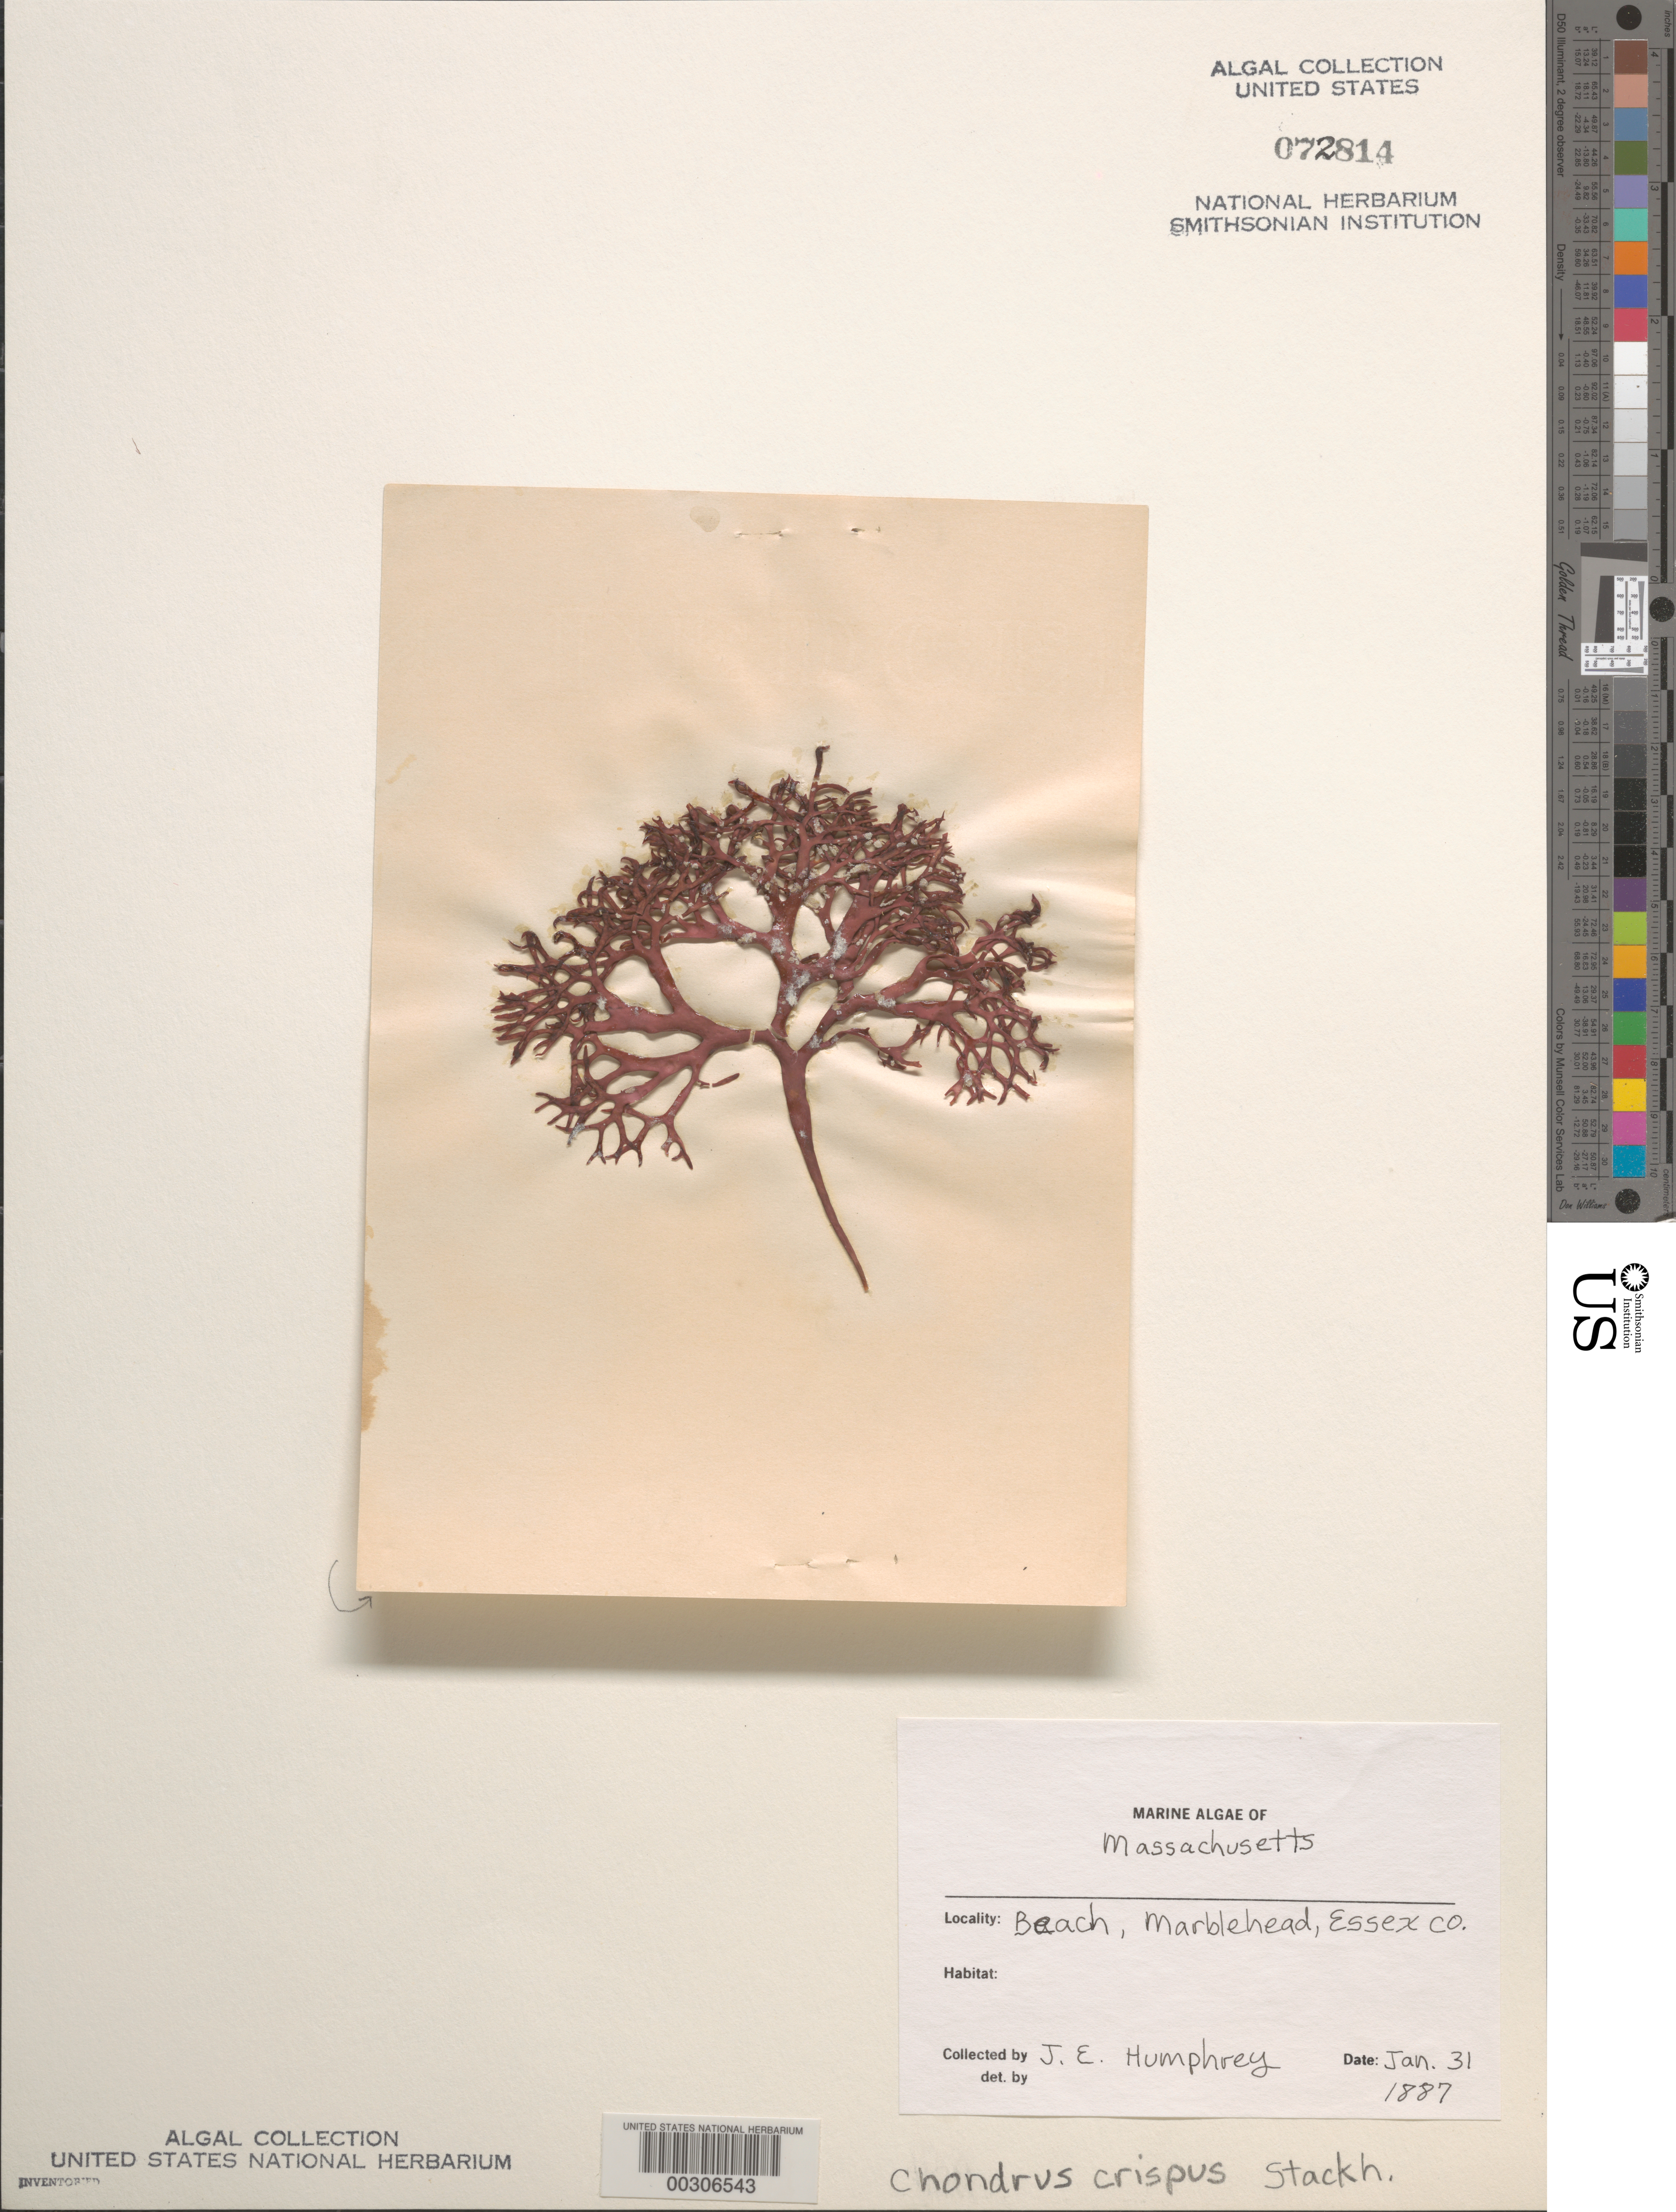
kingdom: Plantae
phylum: Rhodophyta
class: Florideophyceae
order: Gigartinales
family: Gigartinaceae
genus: Chondrus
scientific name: Chondrus crispus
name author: Stackh.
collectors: J. Humphrey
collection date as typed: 31 Jan 1887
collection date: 1887-01-31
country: United States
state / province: Massachusetts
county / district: Essex County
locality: Marblehead Beach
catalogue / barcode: US 72814